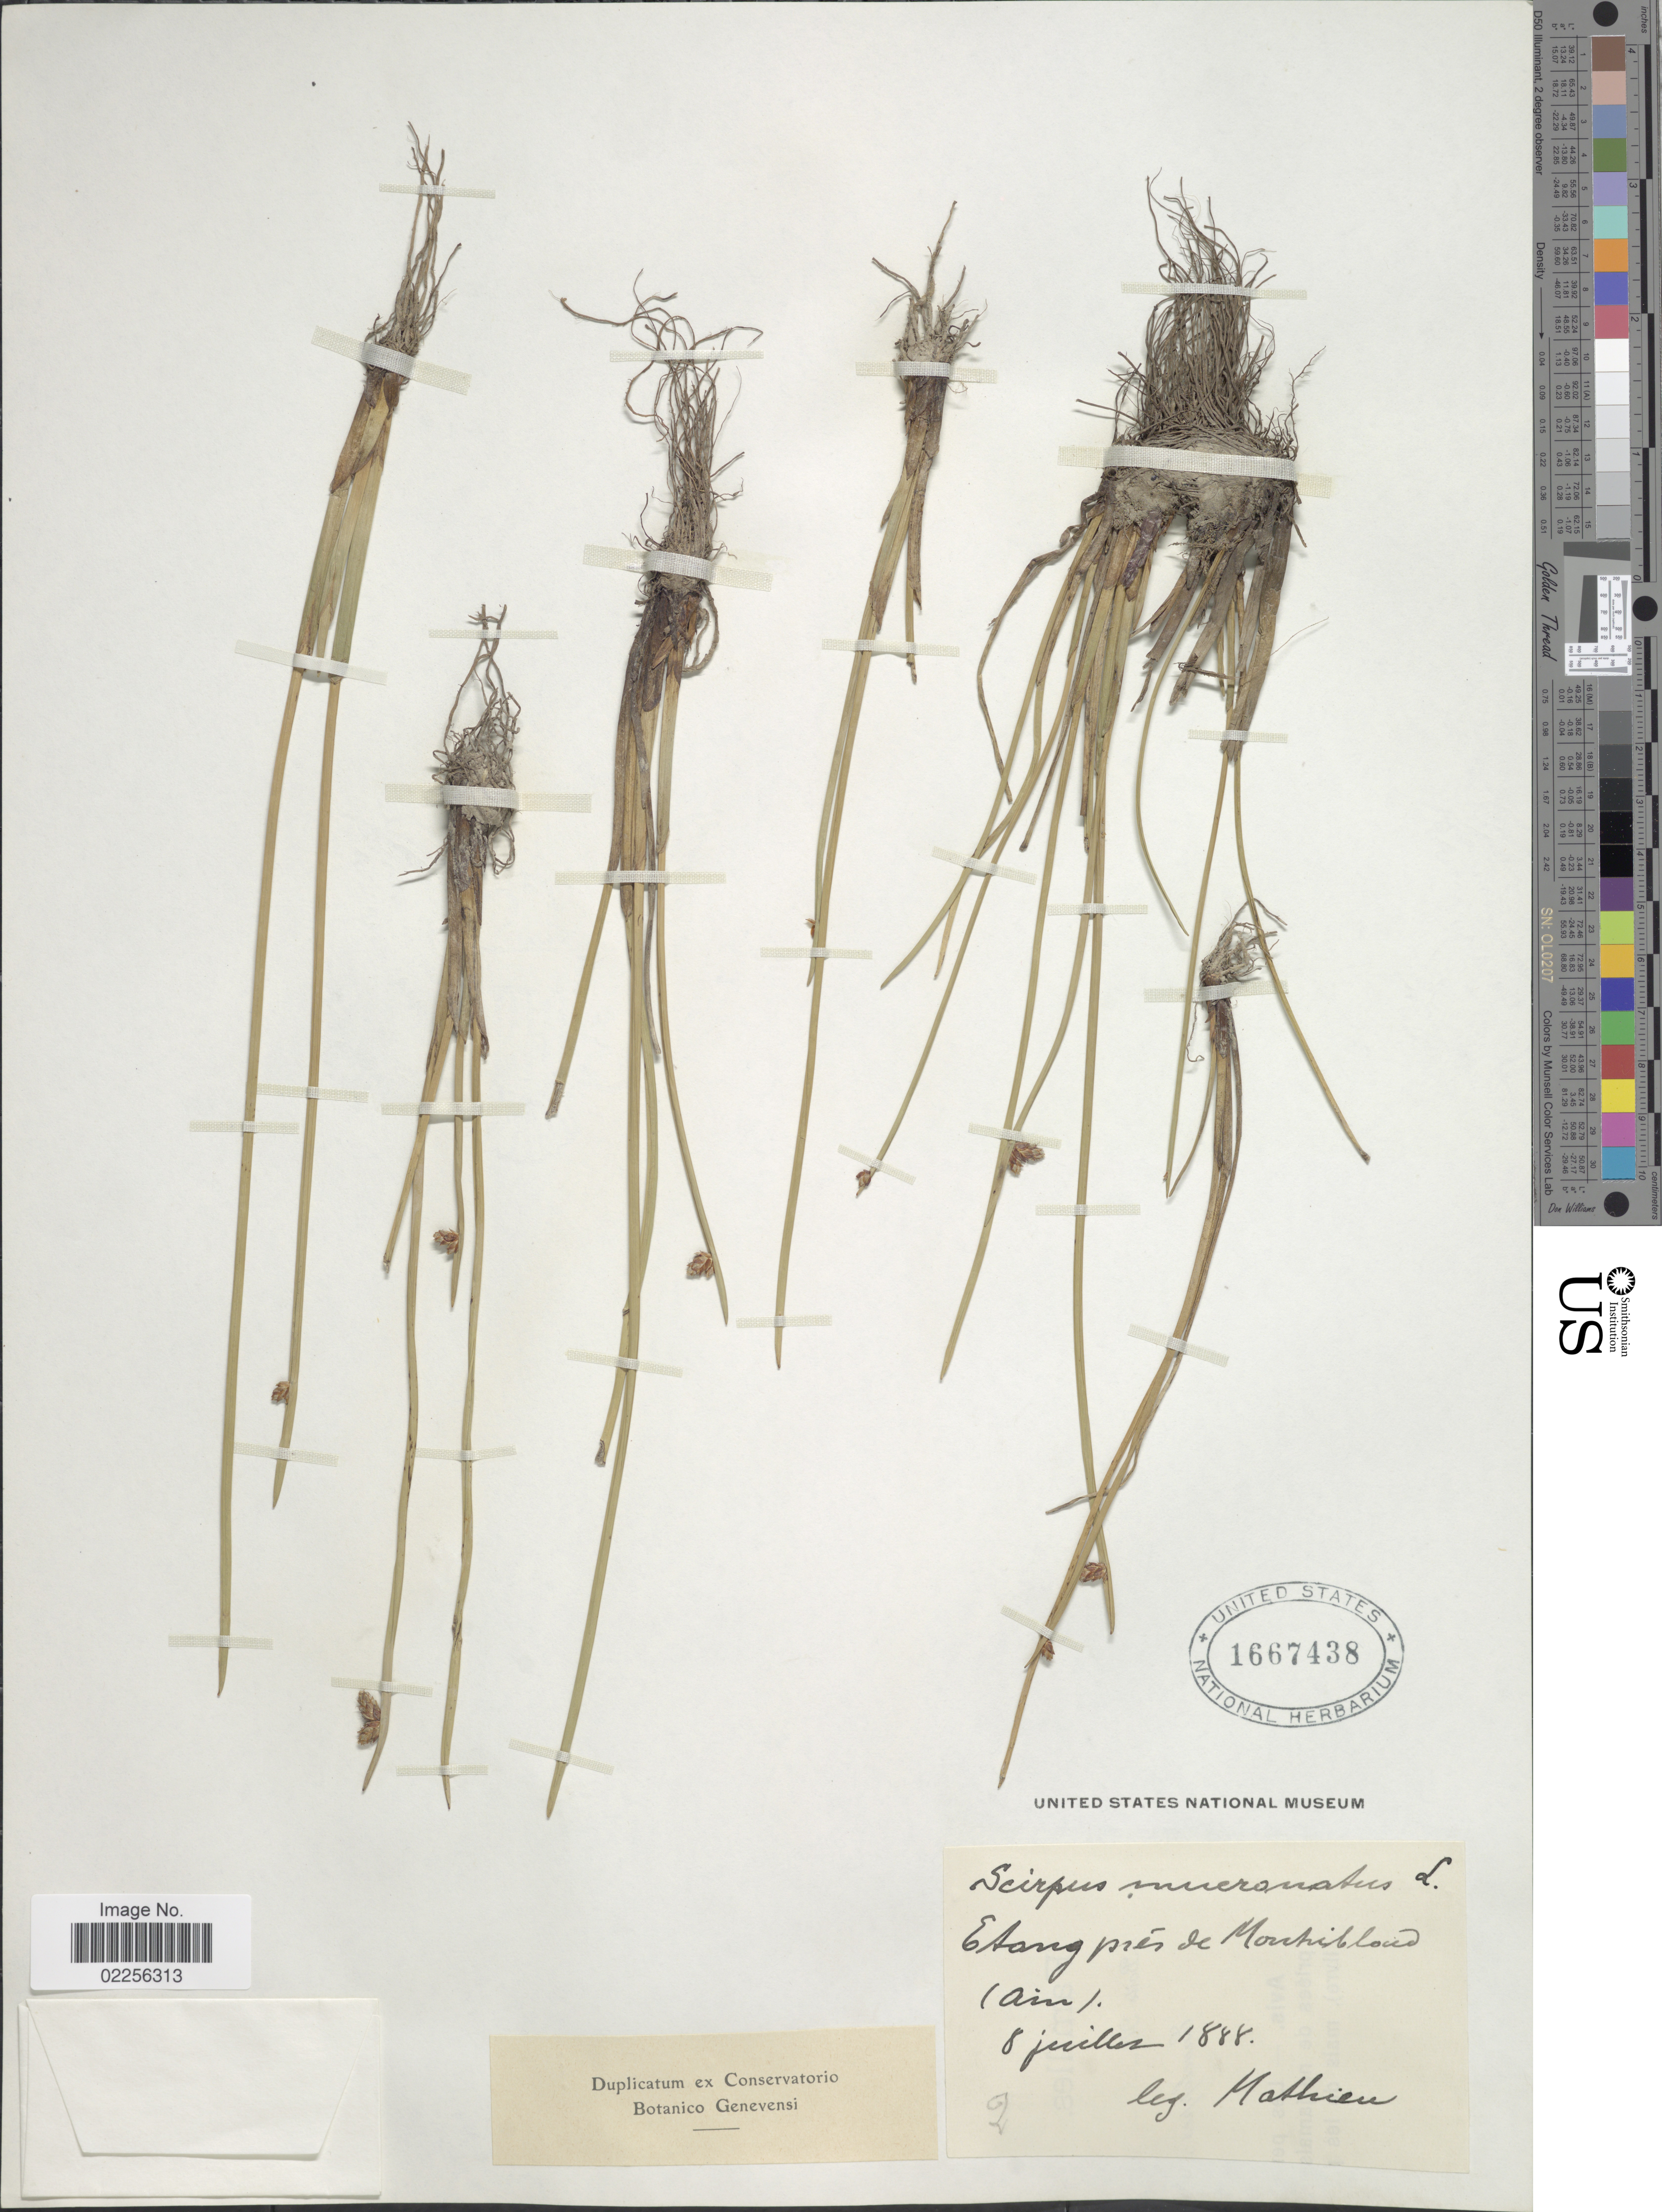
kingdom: Plantae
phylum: Tracheophyta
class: Liliopsida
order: Poales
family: Cyperaceae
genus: Schoenoplectus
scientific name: Schoenoplectus mucronatus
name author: (L.) Palla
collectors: Mathieu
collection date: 1888-07-08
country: France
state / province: Occitanie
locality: Etang prés de Monticloud (Aim) [interpreted]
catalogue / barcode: US 1667438